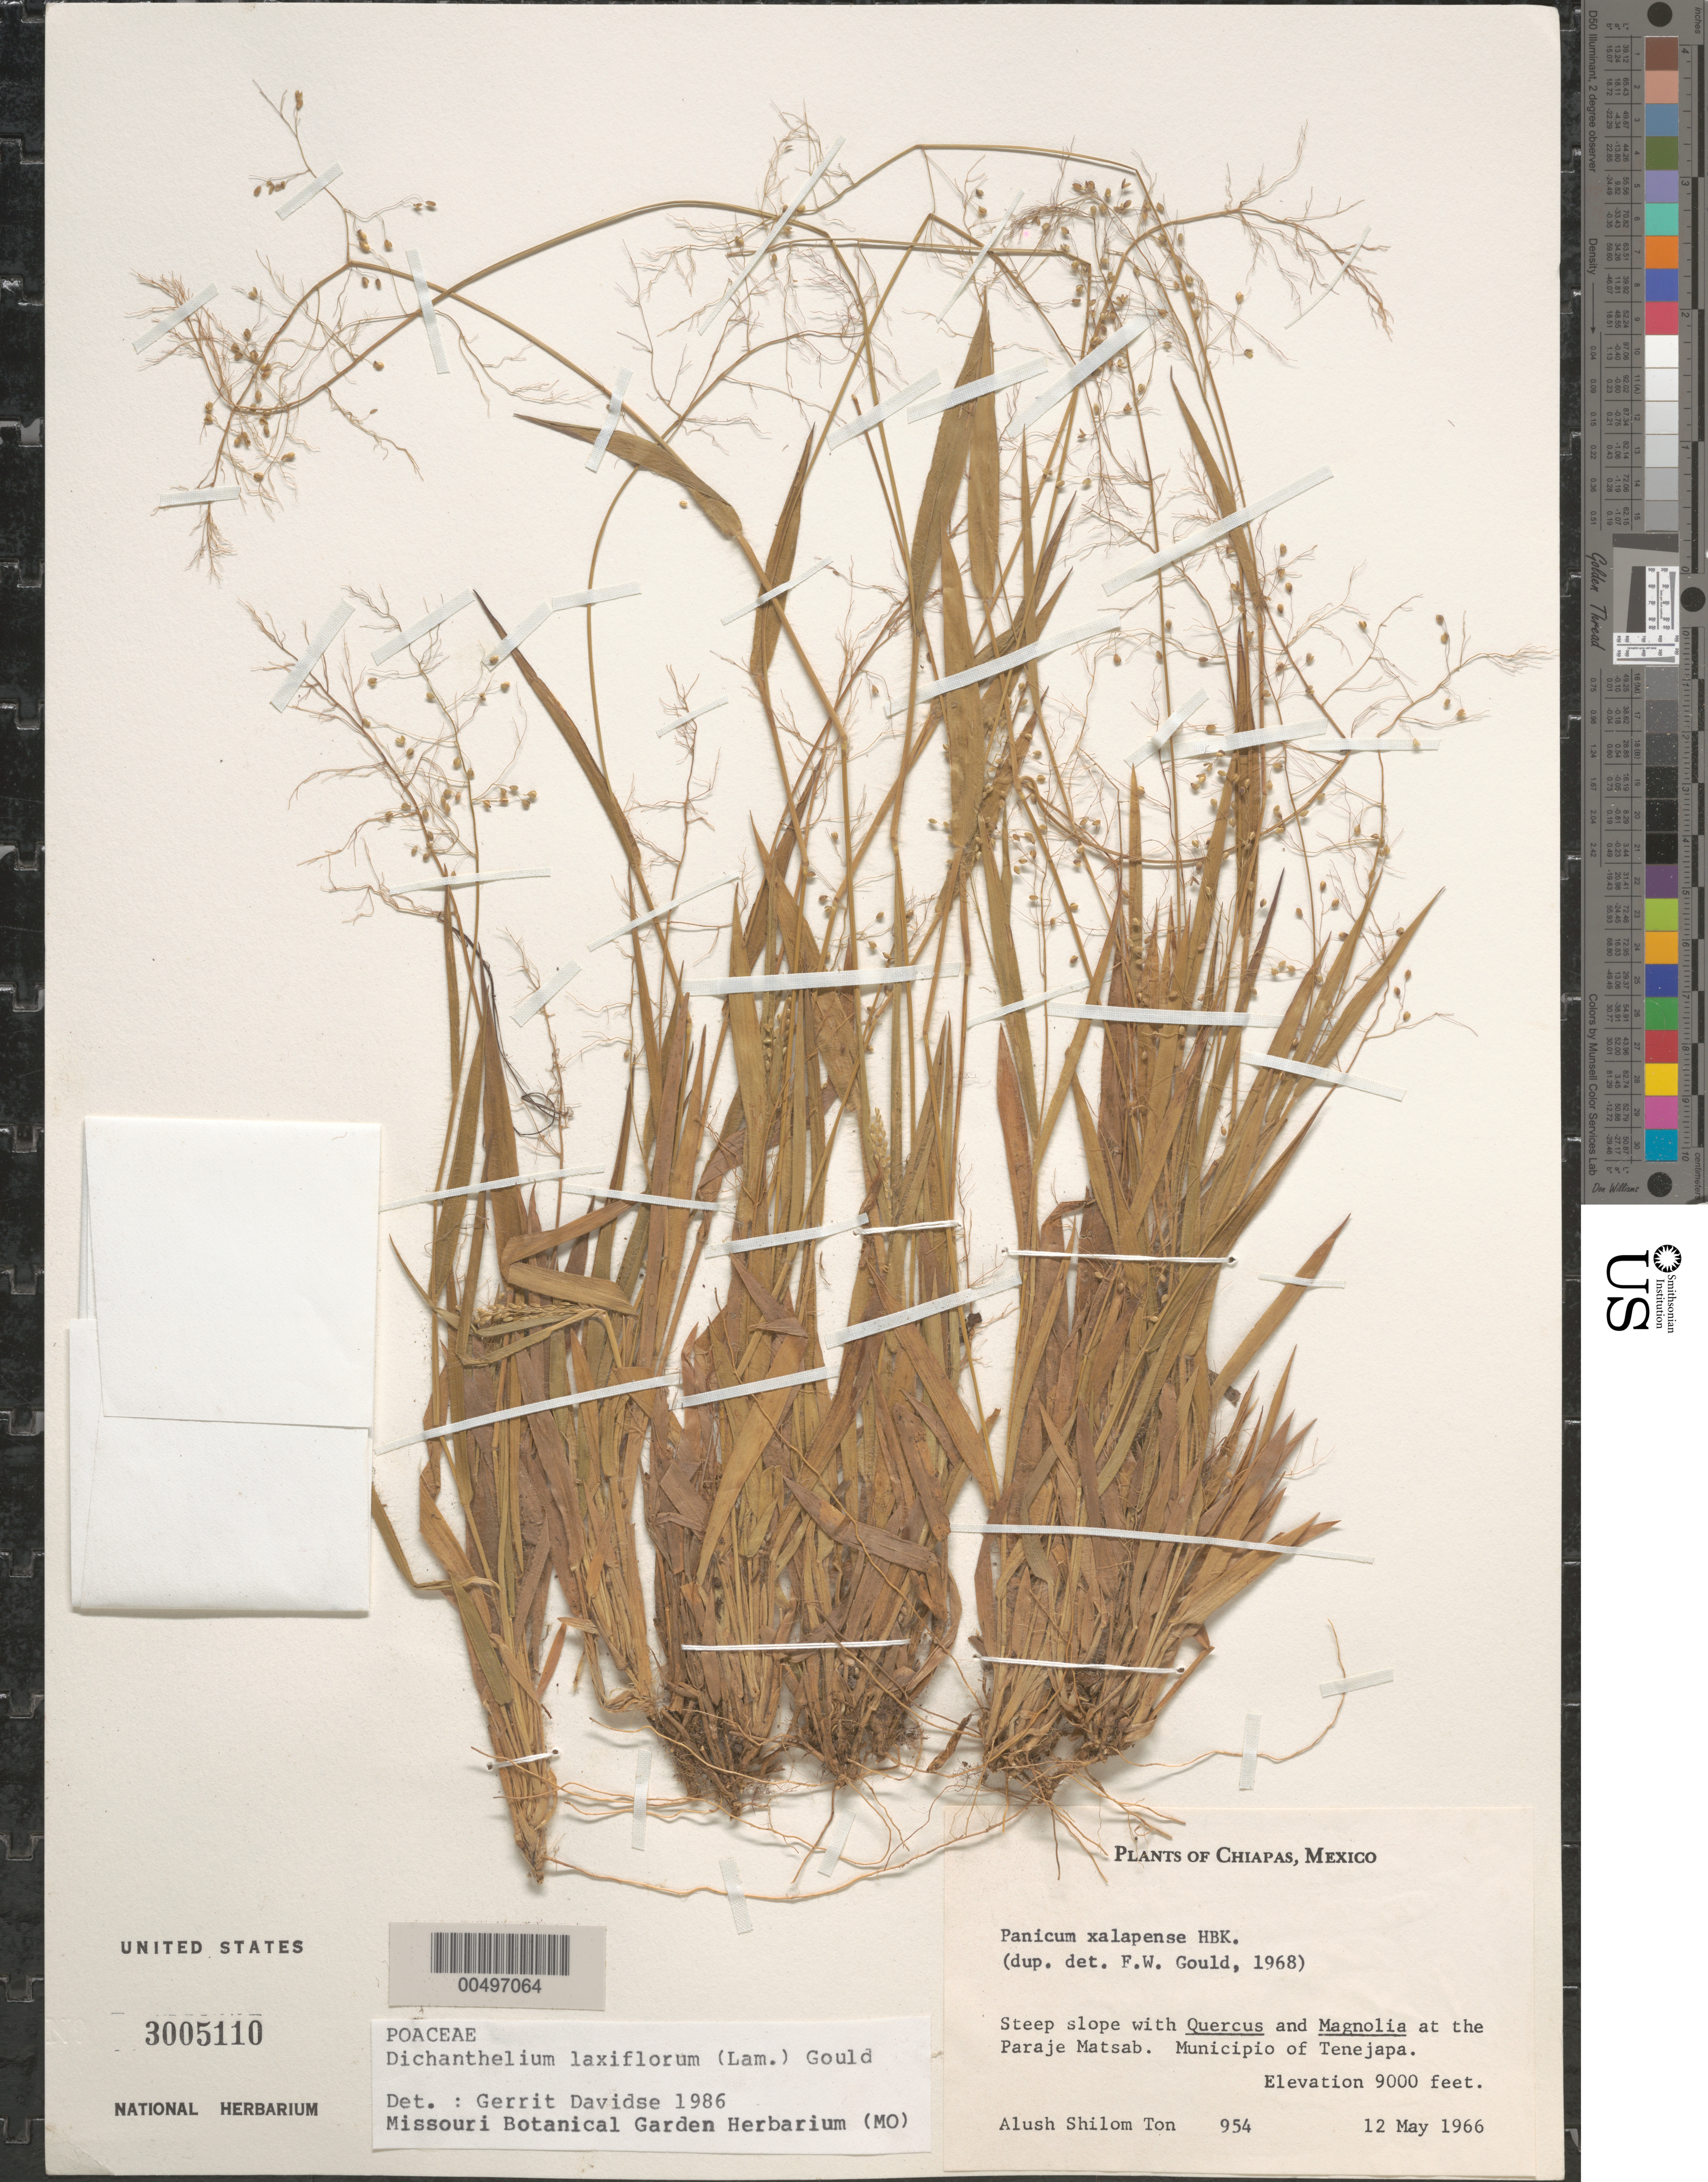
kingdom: Plantae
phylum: Tracheophyta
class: Liliopsida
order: Poales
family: Poaceae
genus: Dichanthelium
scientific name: Dichanthelium laxiflorum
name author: (Lam.) Gould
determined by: Davidse, Gerrit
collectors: A. S. Ton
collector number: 954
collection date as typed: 12 May 1966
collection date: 1966-05-12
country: Mexico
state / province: Chiapas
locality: At the Paraje Matsab, Mun of Tenejapa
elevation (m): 2743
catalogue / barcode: US 3005110